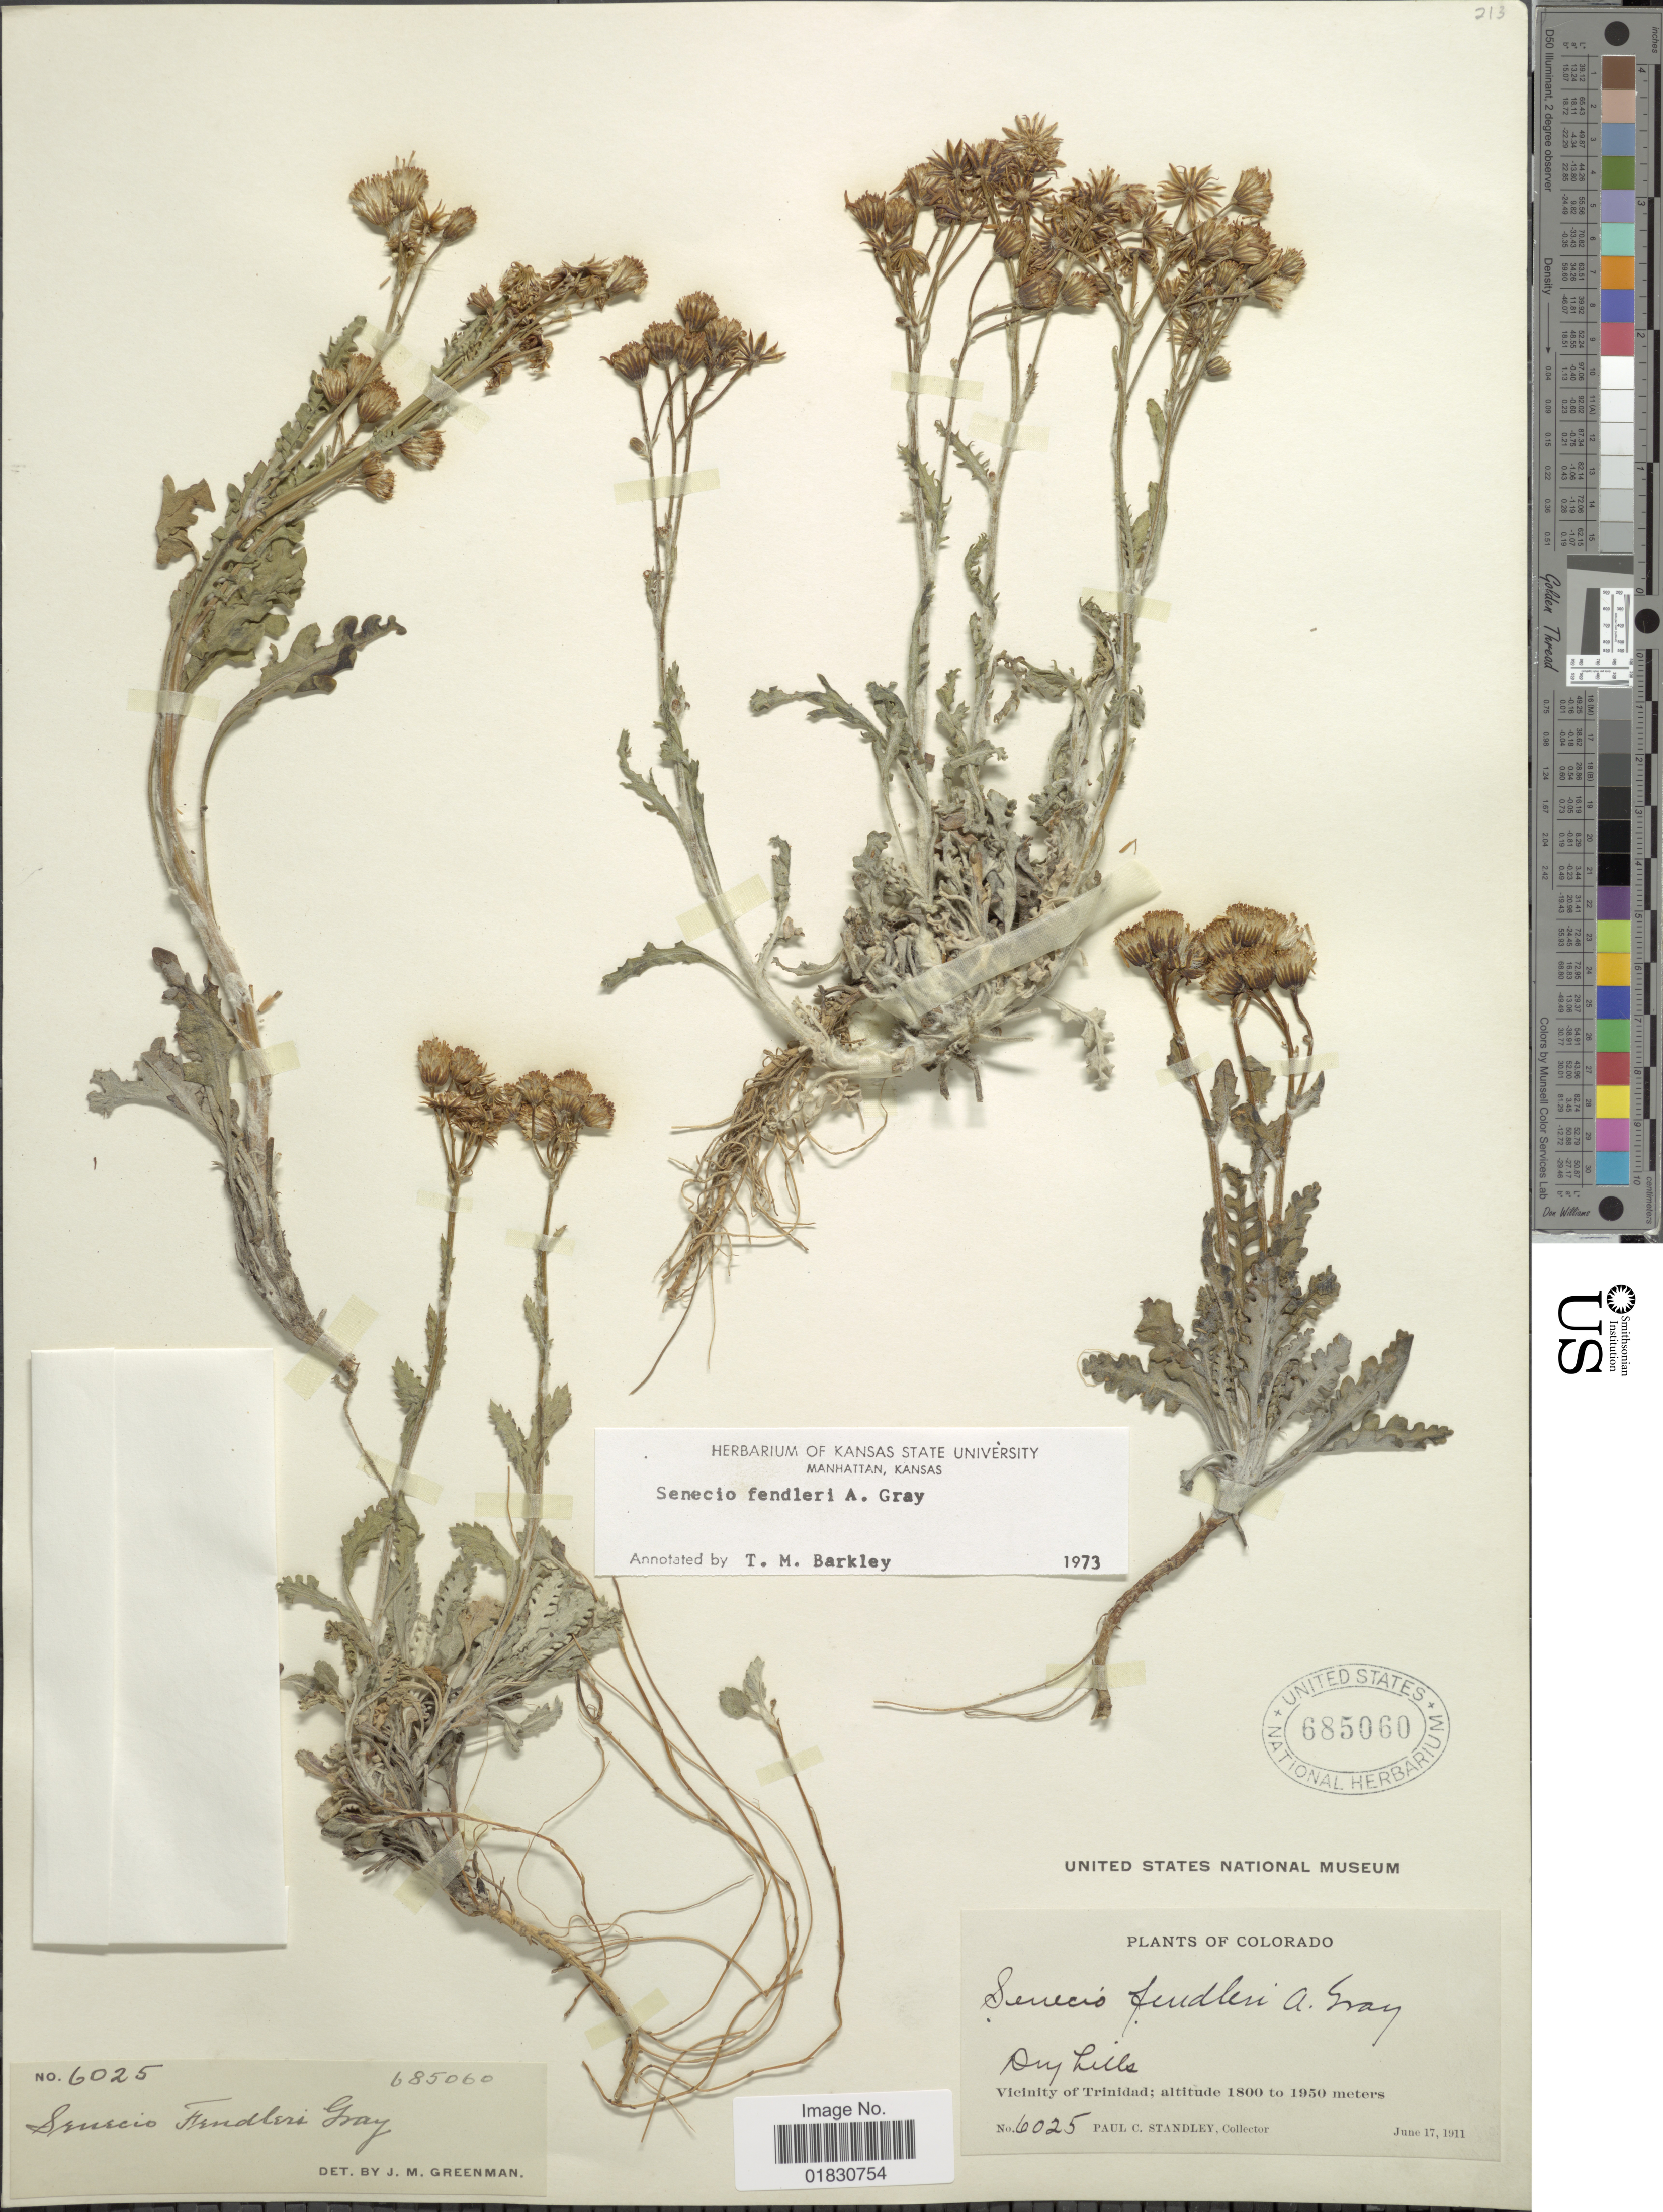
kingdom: Plantae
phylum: Tracheophyta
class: Magnoliopsida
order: Asterales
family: Asteraceae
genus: Packera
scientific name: Packera fendleri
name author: (A. Gray) W.A. Weber & Á. Löve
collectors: P. C. Standley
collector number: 6025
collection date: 1911-06-17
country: United States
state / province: Colorado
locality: Vicinity of Trinidad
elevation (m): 1800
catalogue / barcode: US 685060